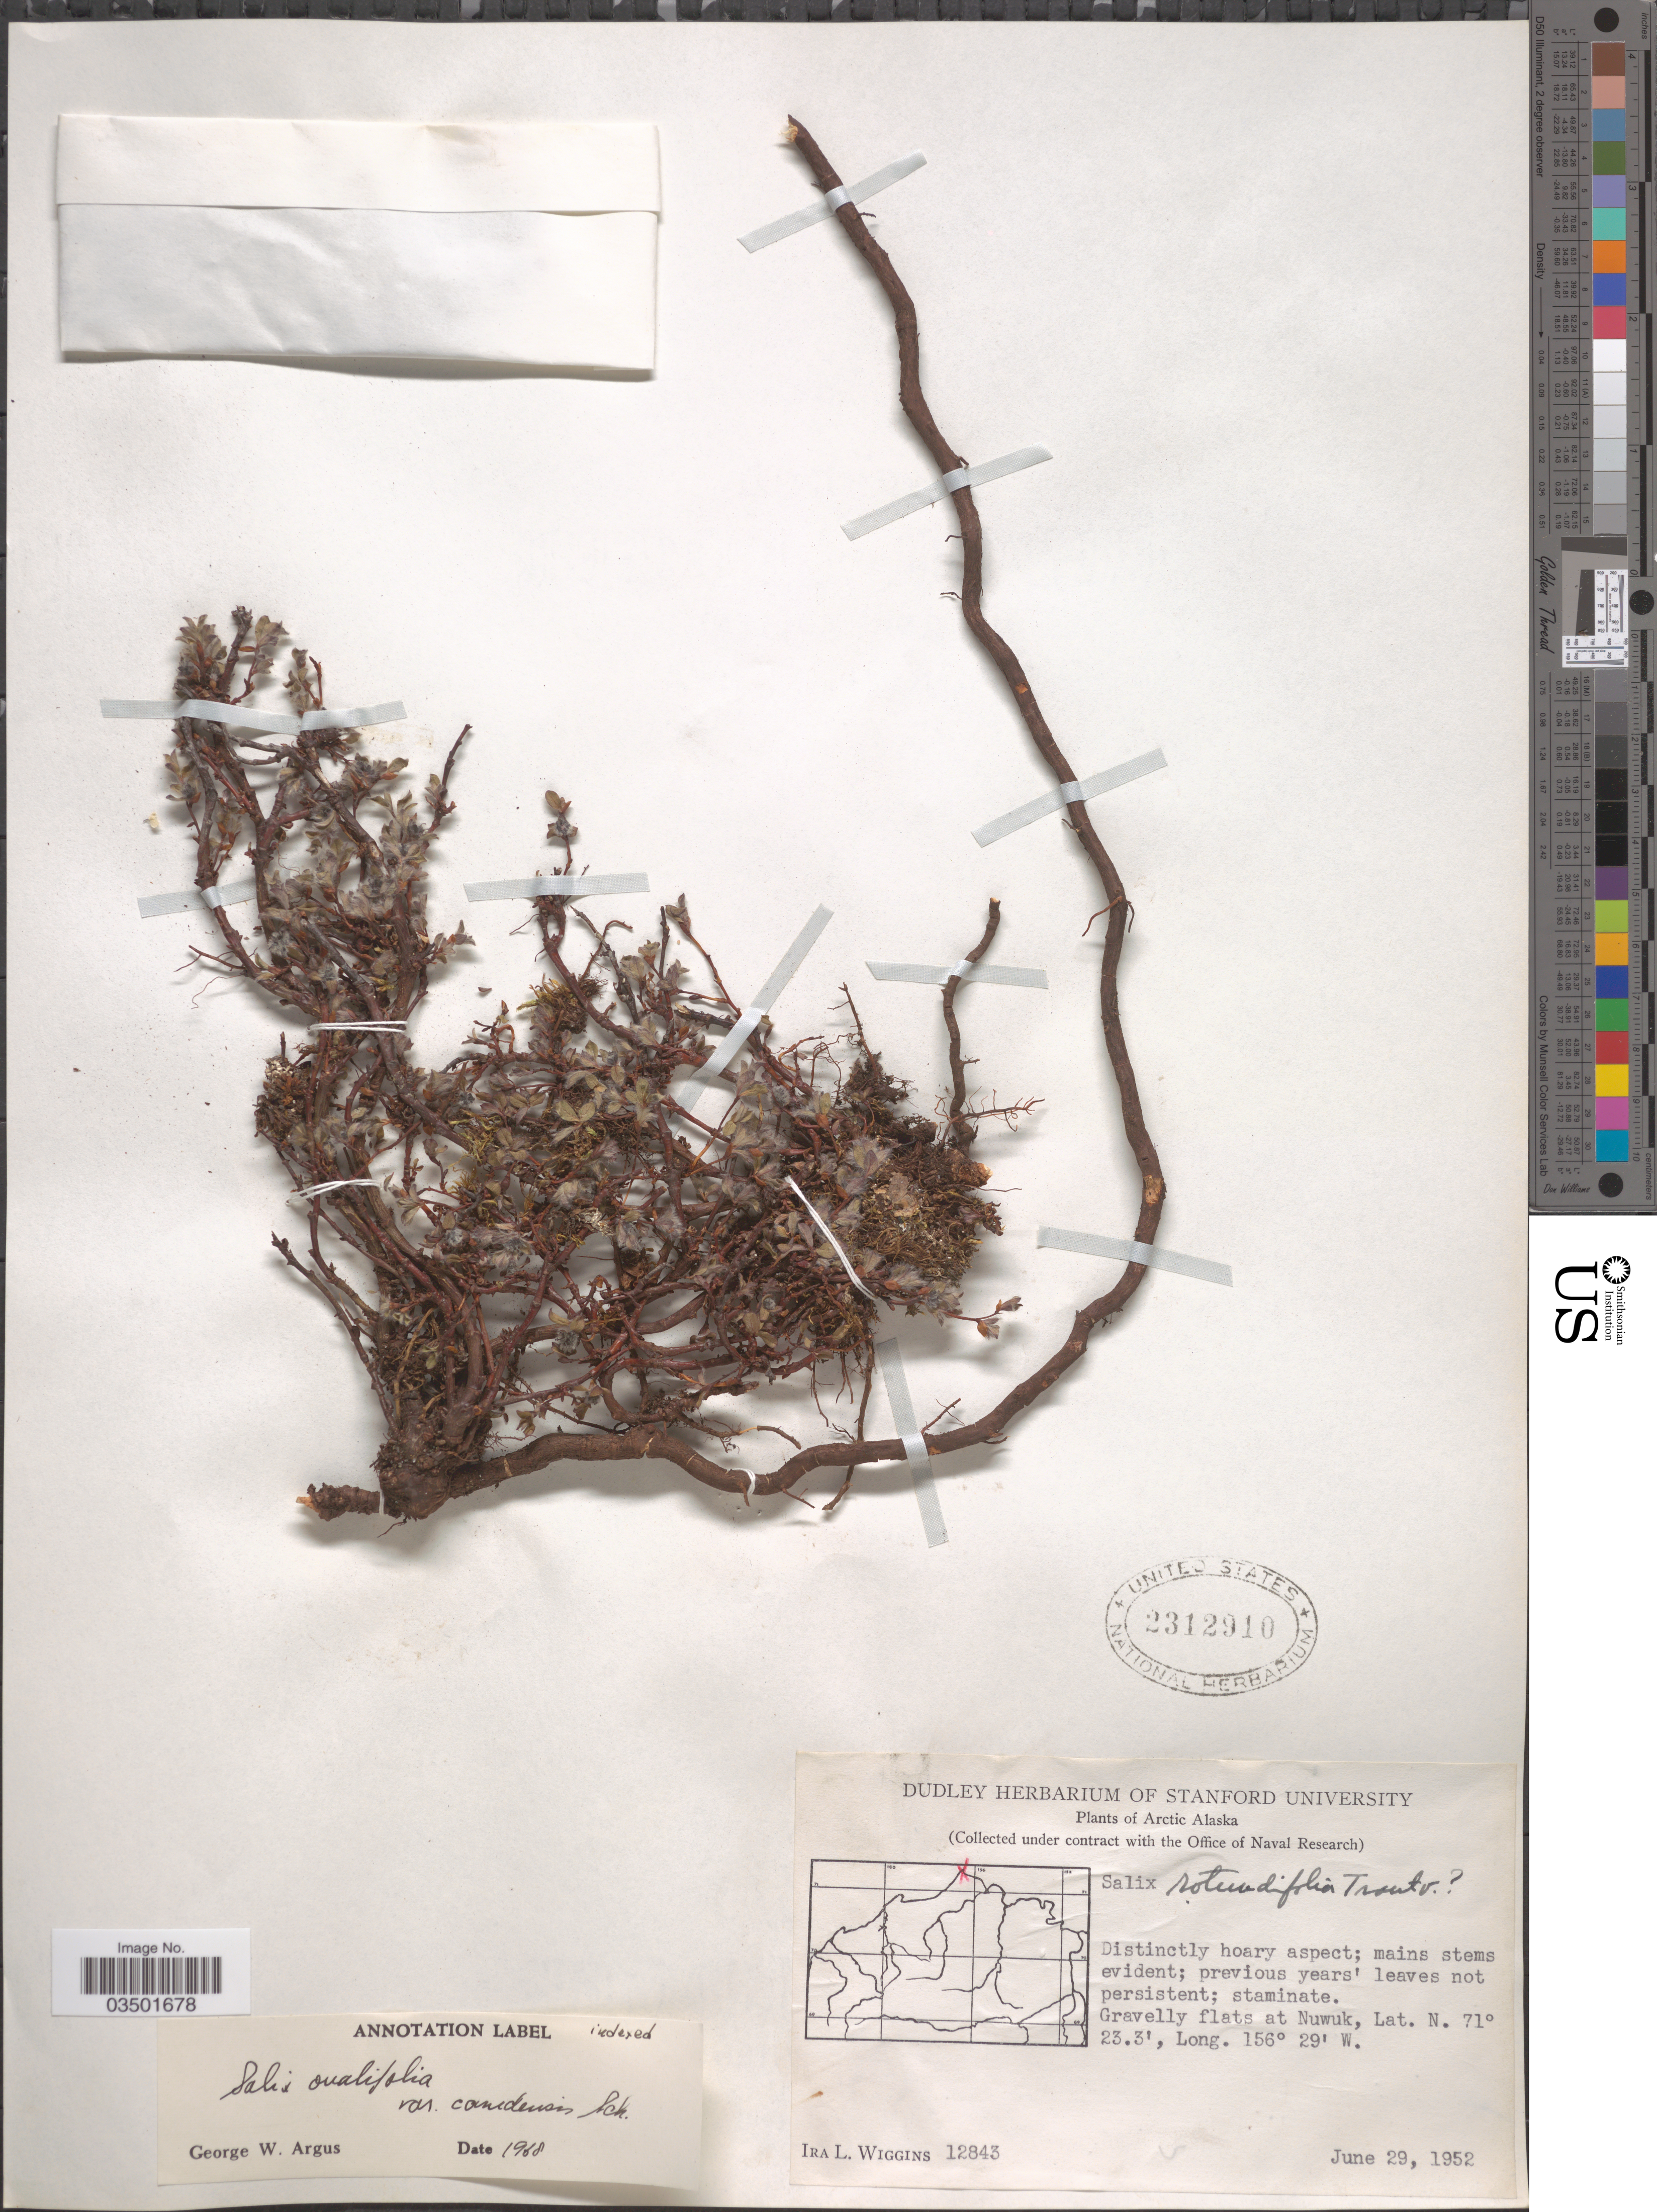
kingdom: Plantae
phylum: Tracheophyta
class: Magnoliopsida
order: Malpighiales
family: Salicaceae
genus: Salix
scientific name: Salix ovalifolia var. camdensis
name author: C.K. Schneid.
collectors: I. L. Wiggins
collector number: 12843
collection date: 1952-06-29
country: United States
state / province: Alaska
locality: Arctic Alaska. Nuwuk.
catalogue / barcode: US 2312910